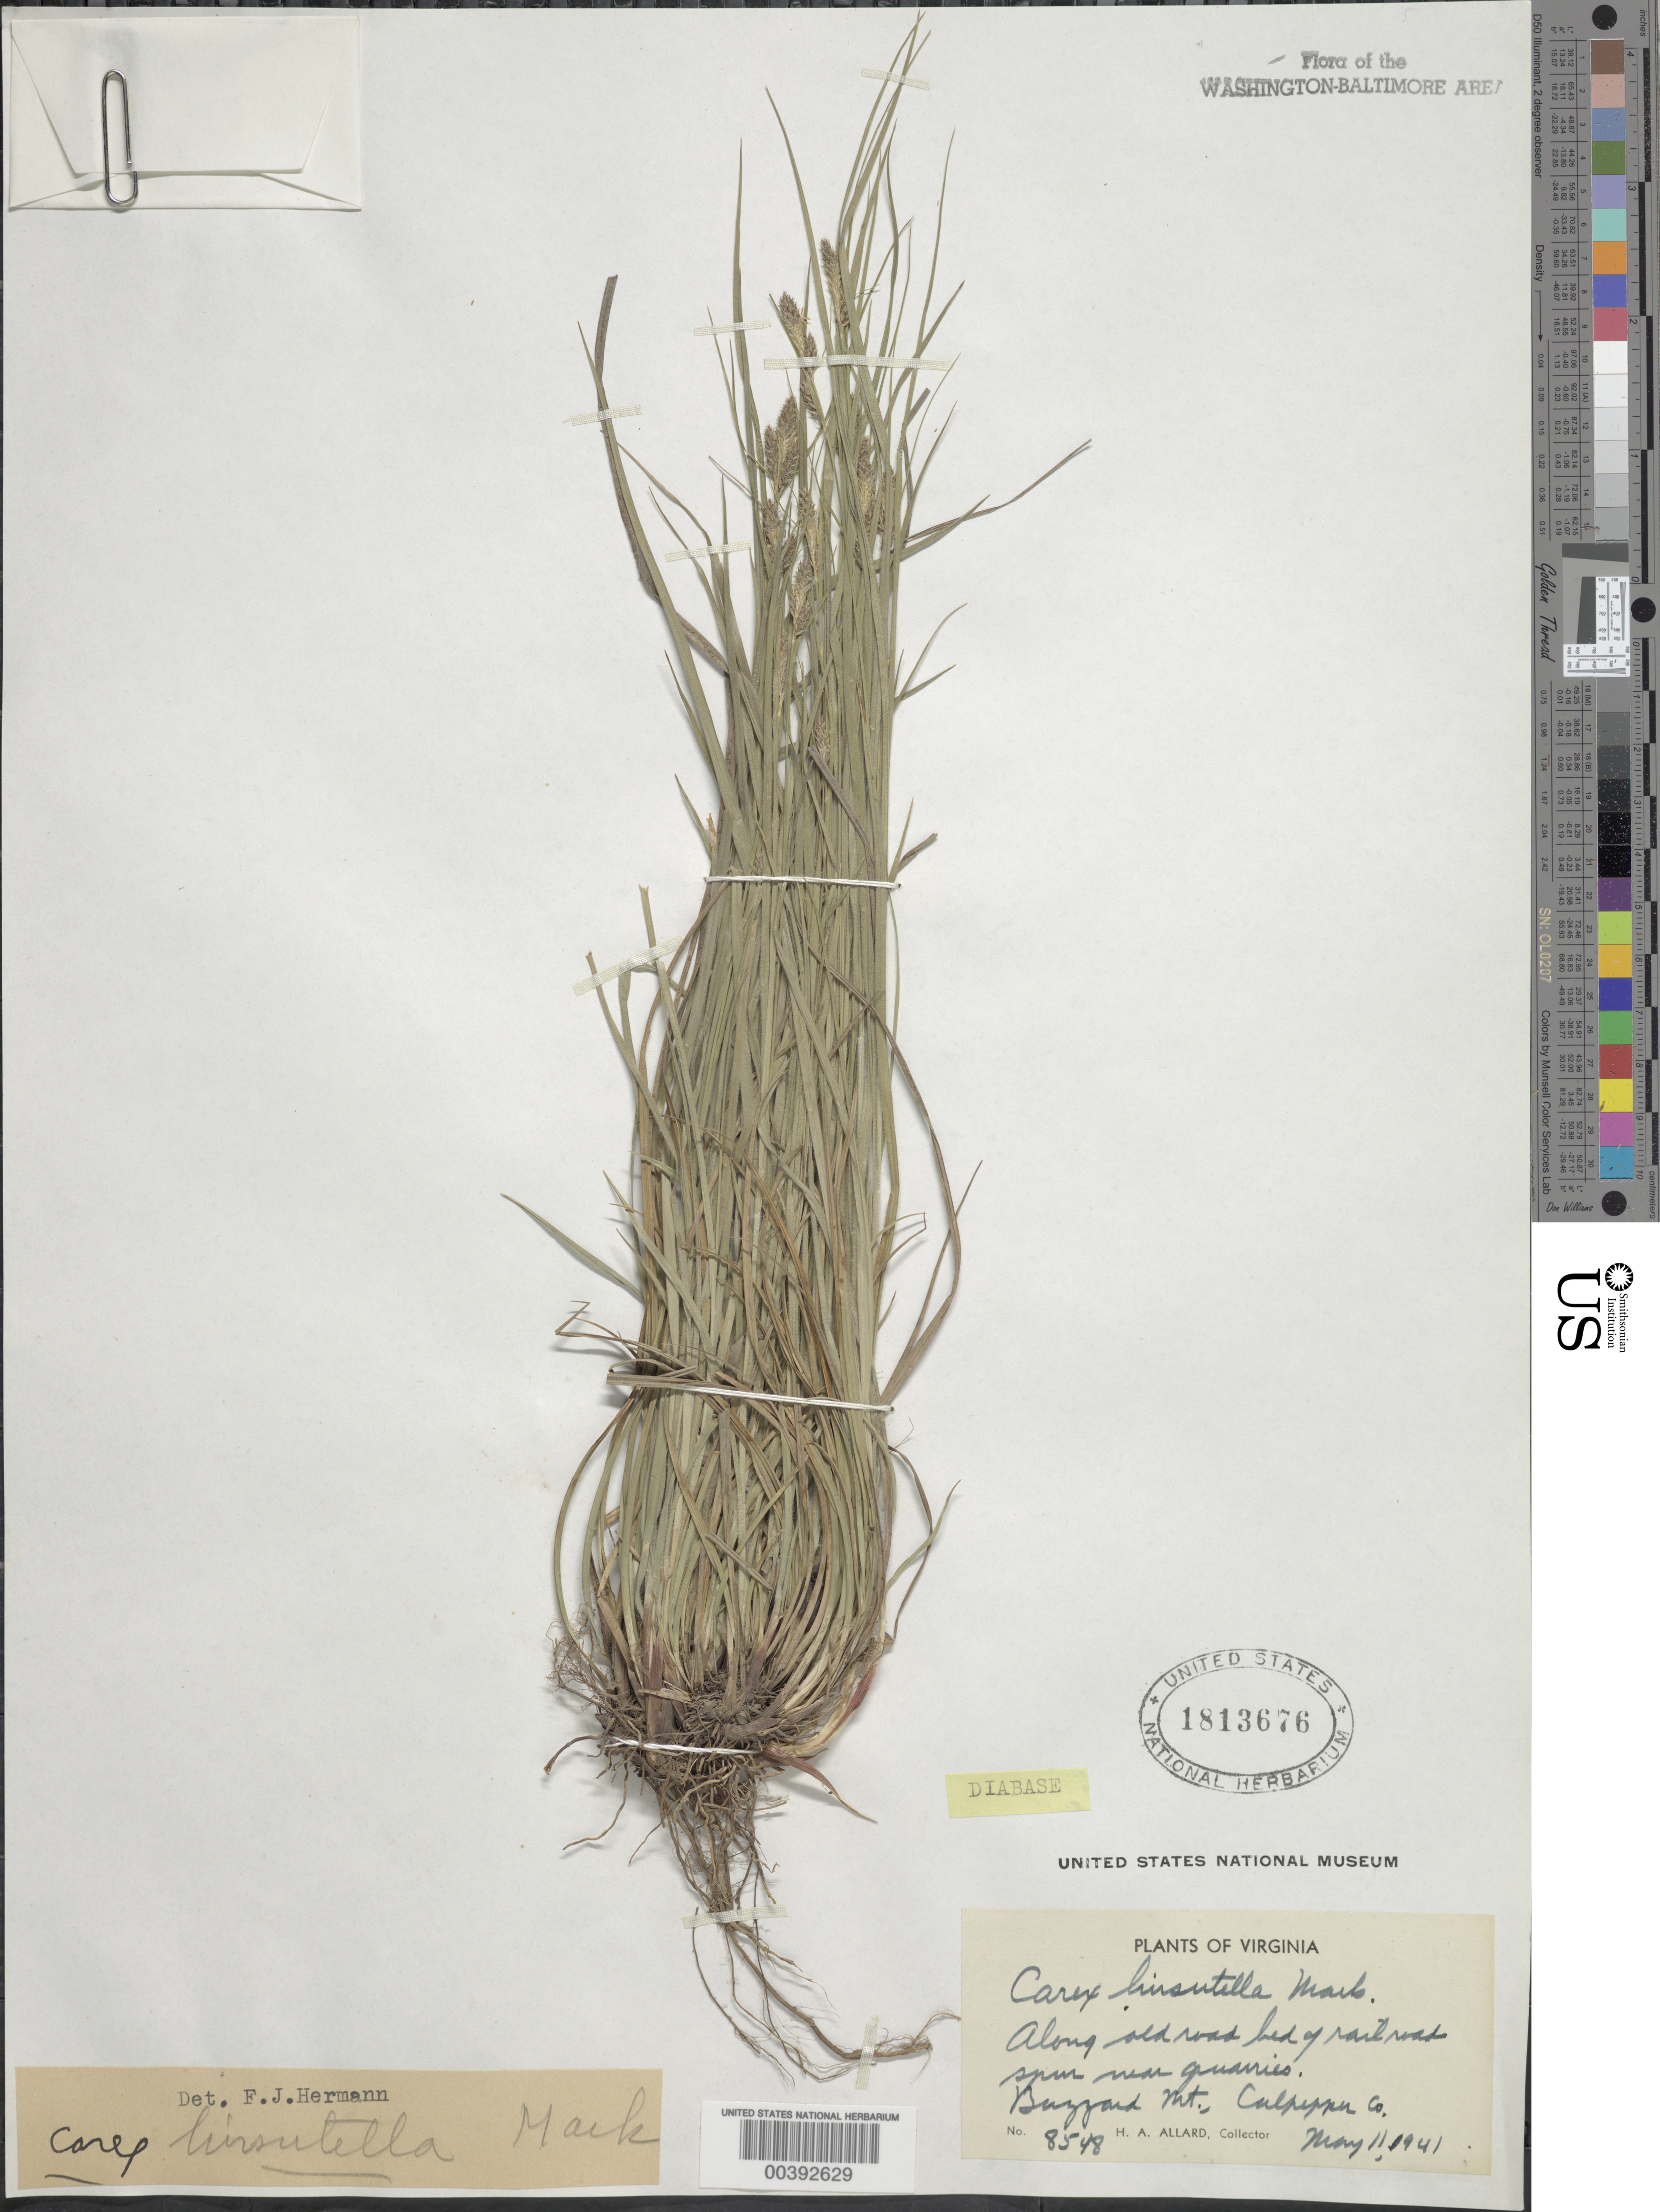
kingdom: Plantae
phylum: Tracheophyta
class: Liliopsida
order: Poales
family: Cyperaceae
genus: Carex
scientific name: Carex hirsutella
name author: Mack.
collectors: H. A. Allard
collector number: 8548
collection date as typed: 11 May 1941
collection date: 1941-05-11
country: United States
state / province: Virginia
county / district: Culpeper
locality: Buzzard Mountain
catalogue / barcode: US 1813676